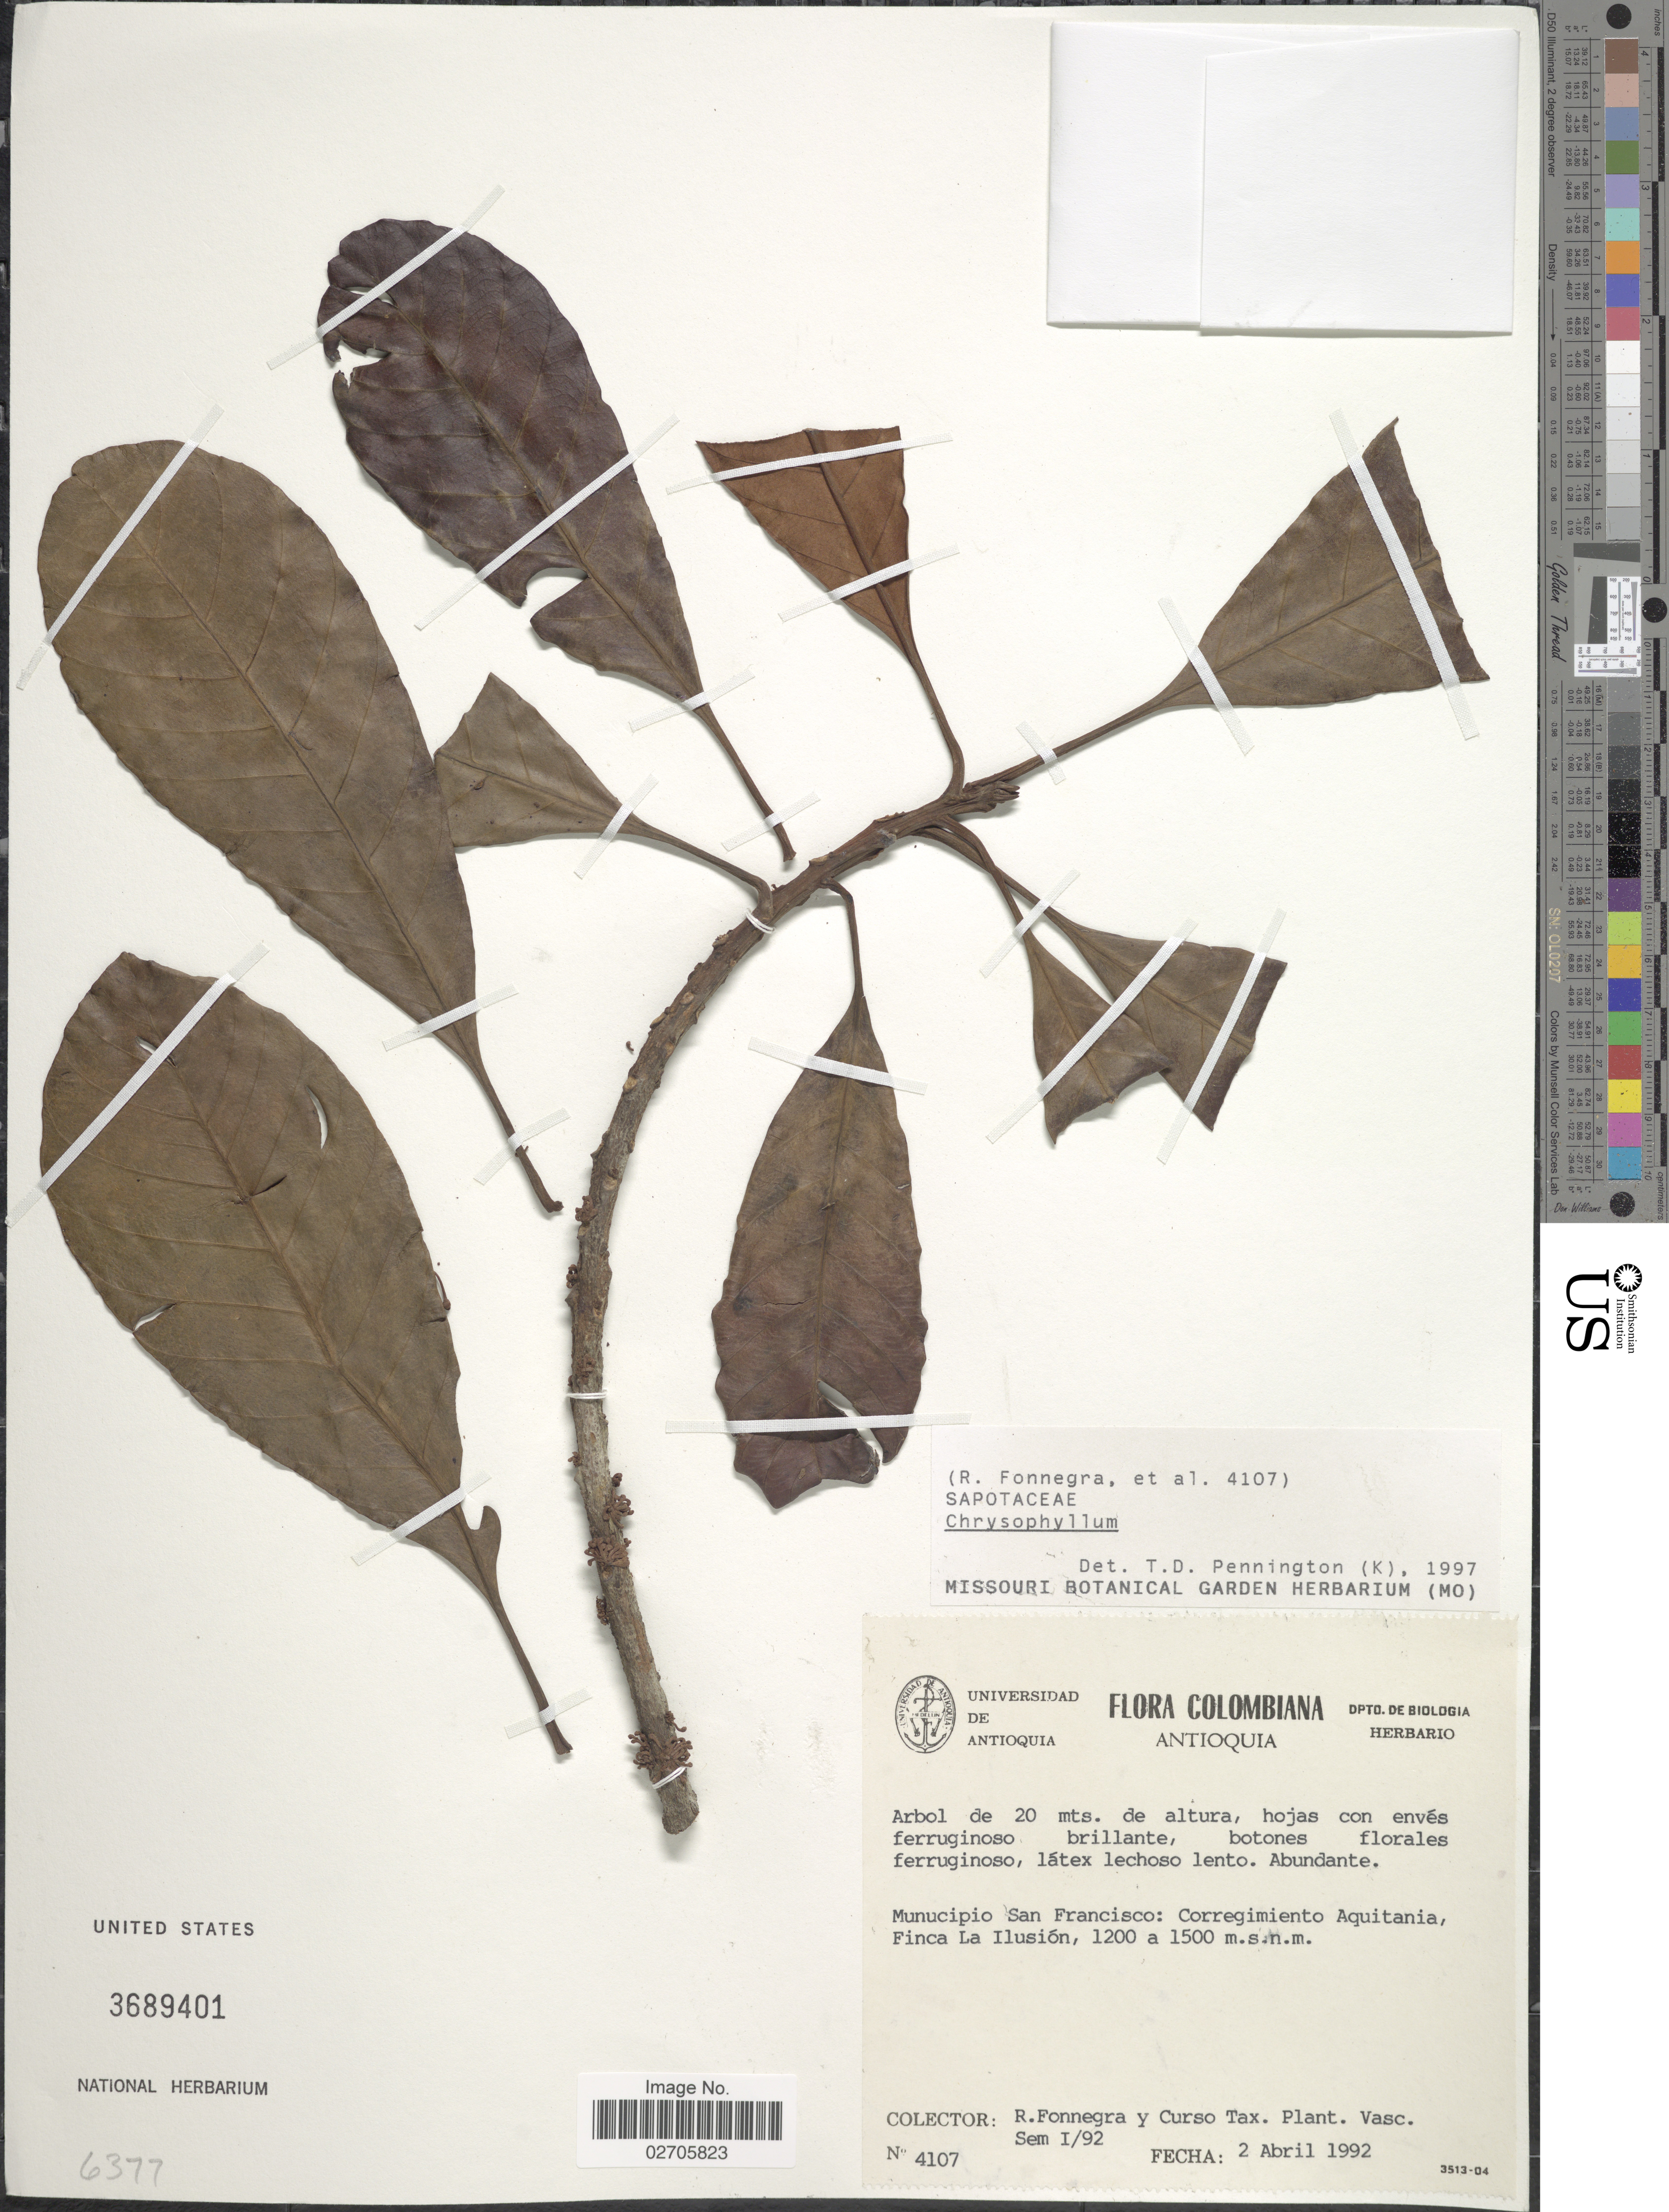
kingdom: Plantae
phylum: Tracheophyta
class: Magnoliopsida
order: Ericales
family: Sapotaceae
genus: Chrysophyllum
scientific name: Chrysophyllum sp.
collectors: R. Fonnegra & Curso Tax. Plant. Vasc.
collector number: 4107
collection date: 1992-04-02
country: Colombia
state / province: Antioquia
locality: Munucipio San Francisco: Corregimiento Aquitania, Finca La Ilusión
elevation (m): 1200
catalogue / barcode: US 3689401